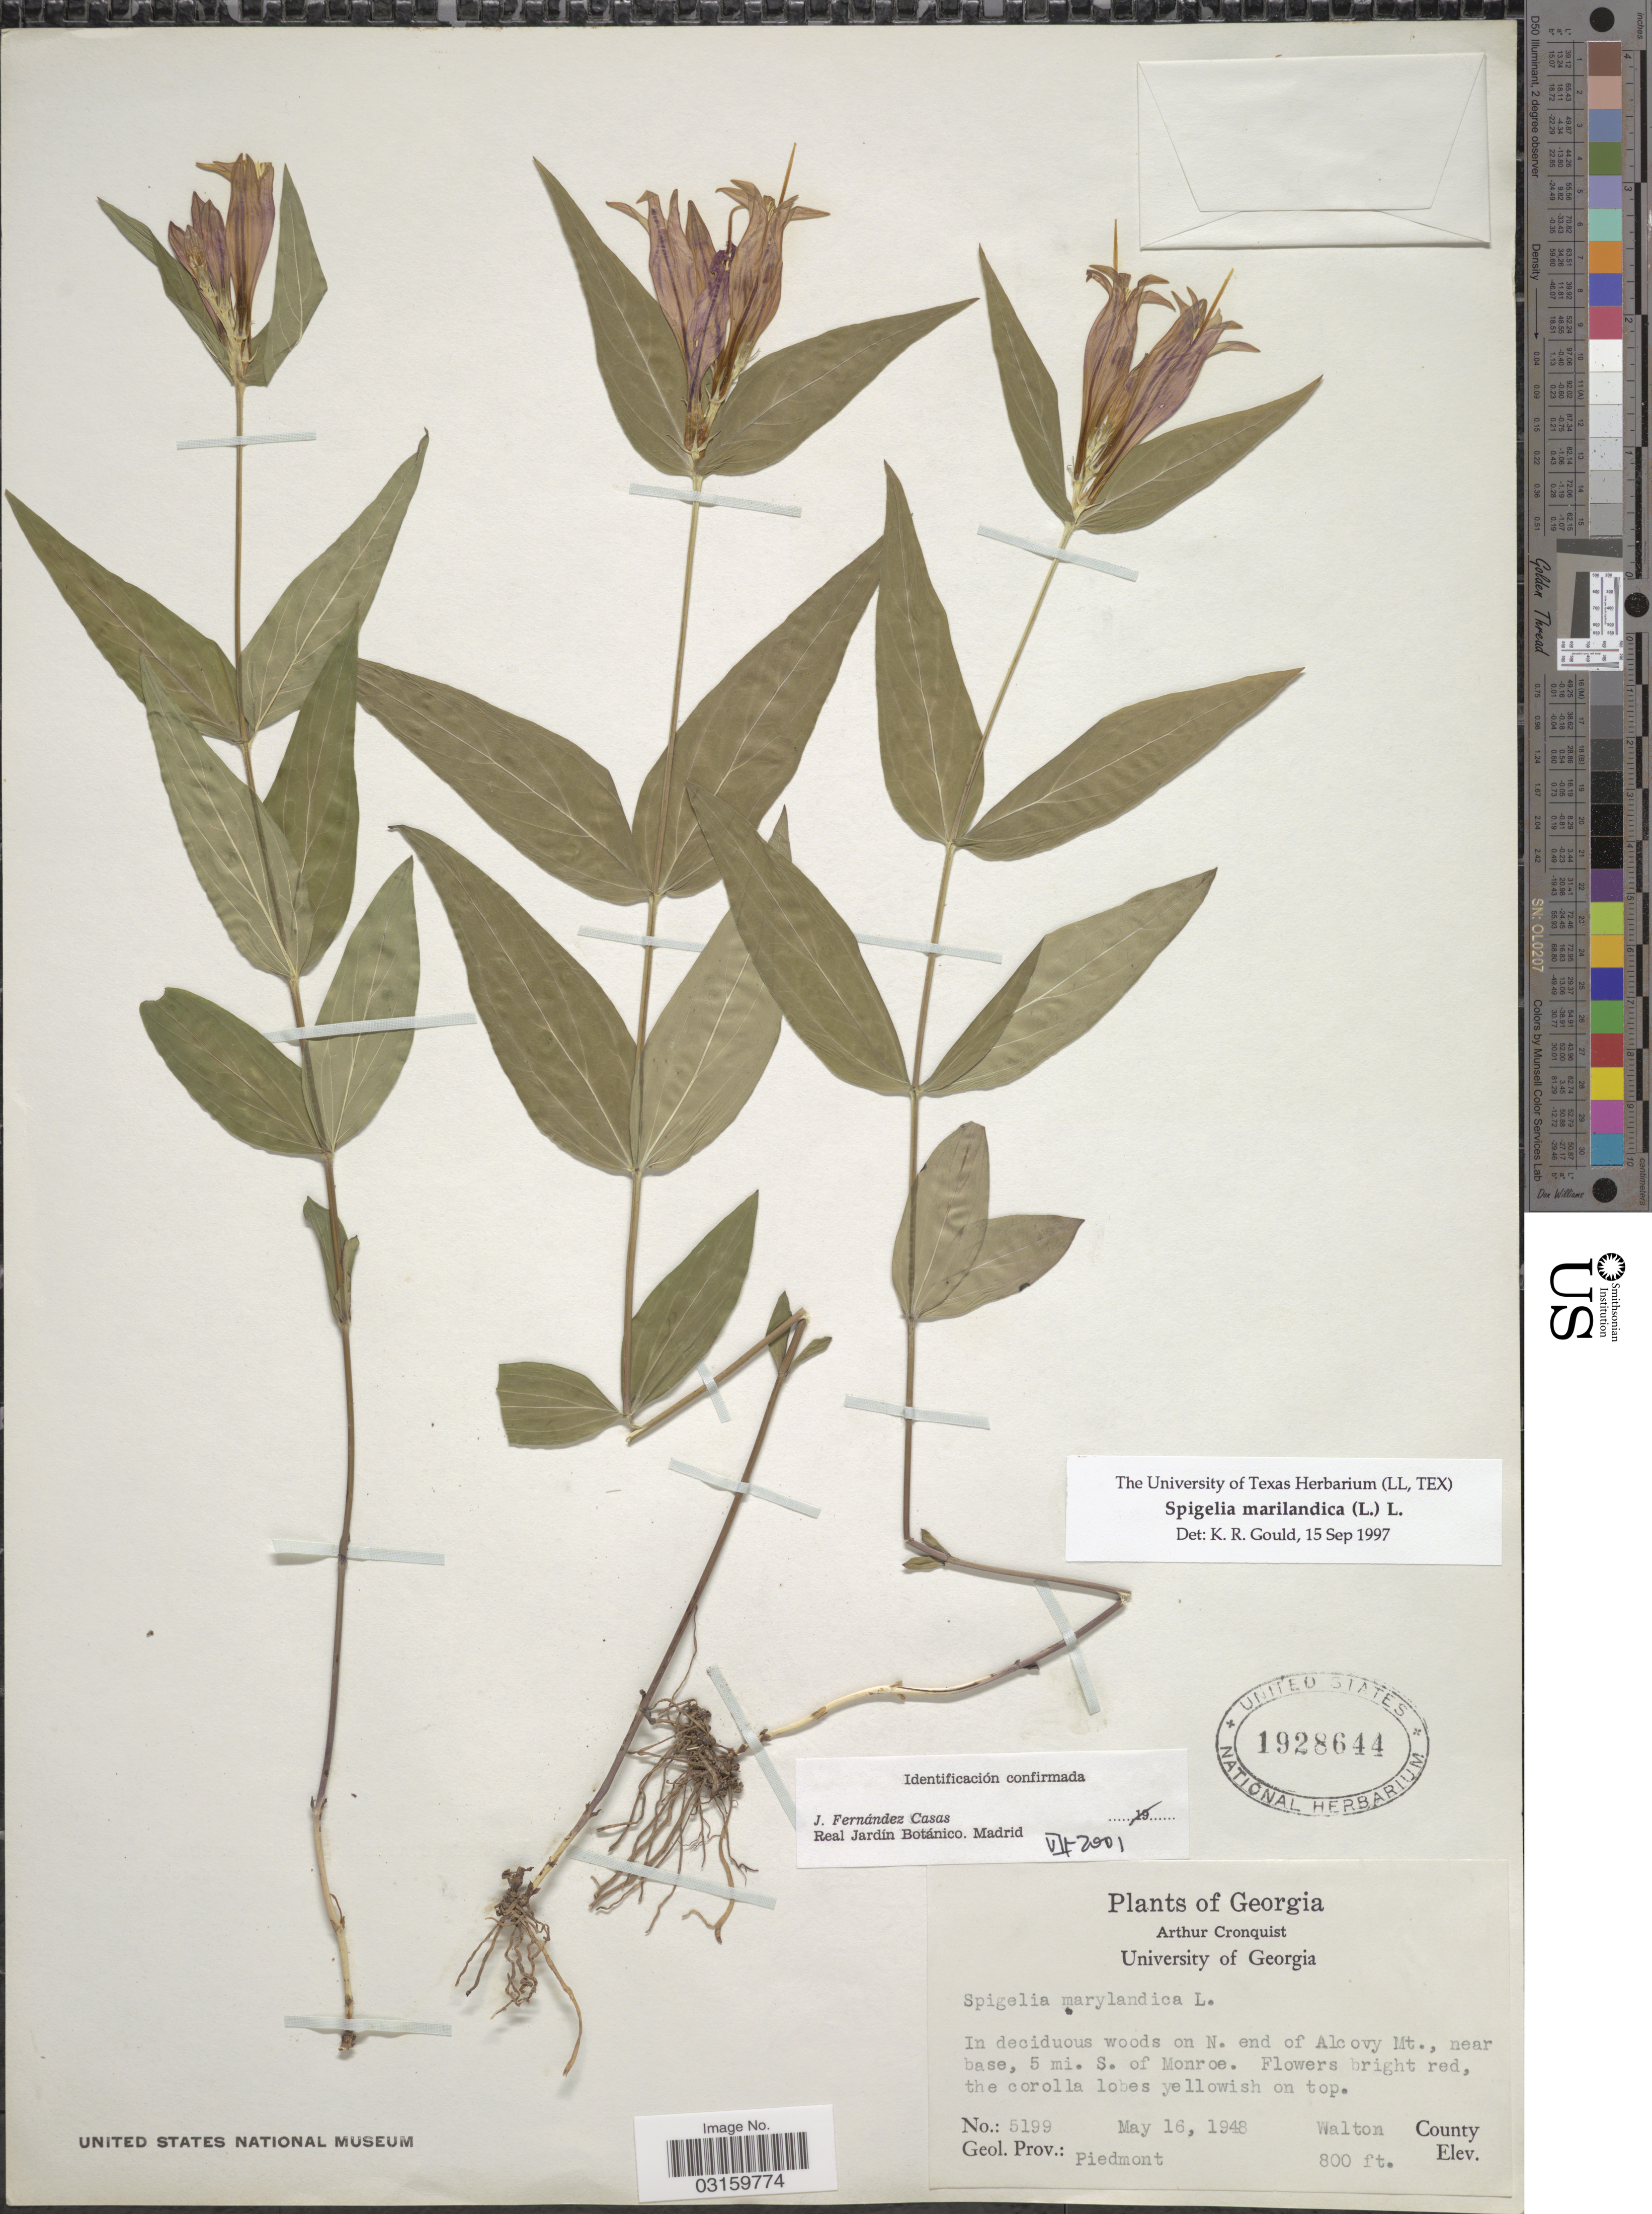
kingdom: Plantae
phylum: Tracheophyta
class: Magnoliopsida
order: Gentianales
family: Loganiaceae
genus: Spigelia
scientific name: Spigelia marilandica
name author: (L.) L.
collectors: A. J. Cronquist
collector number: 5199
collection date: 1948-05-16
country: United States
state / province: Georgia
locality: In deciduous woods on N. end of Alcovy Mt., near base, 5 mi. S. of Monroe. Walton County. Geol.Prov.: Piedmont.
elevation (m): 244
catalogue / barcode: US 1928644